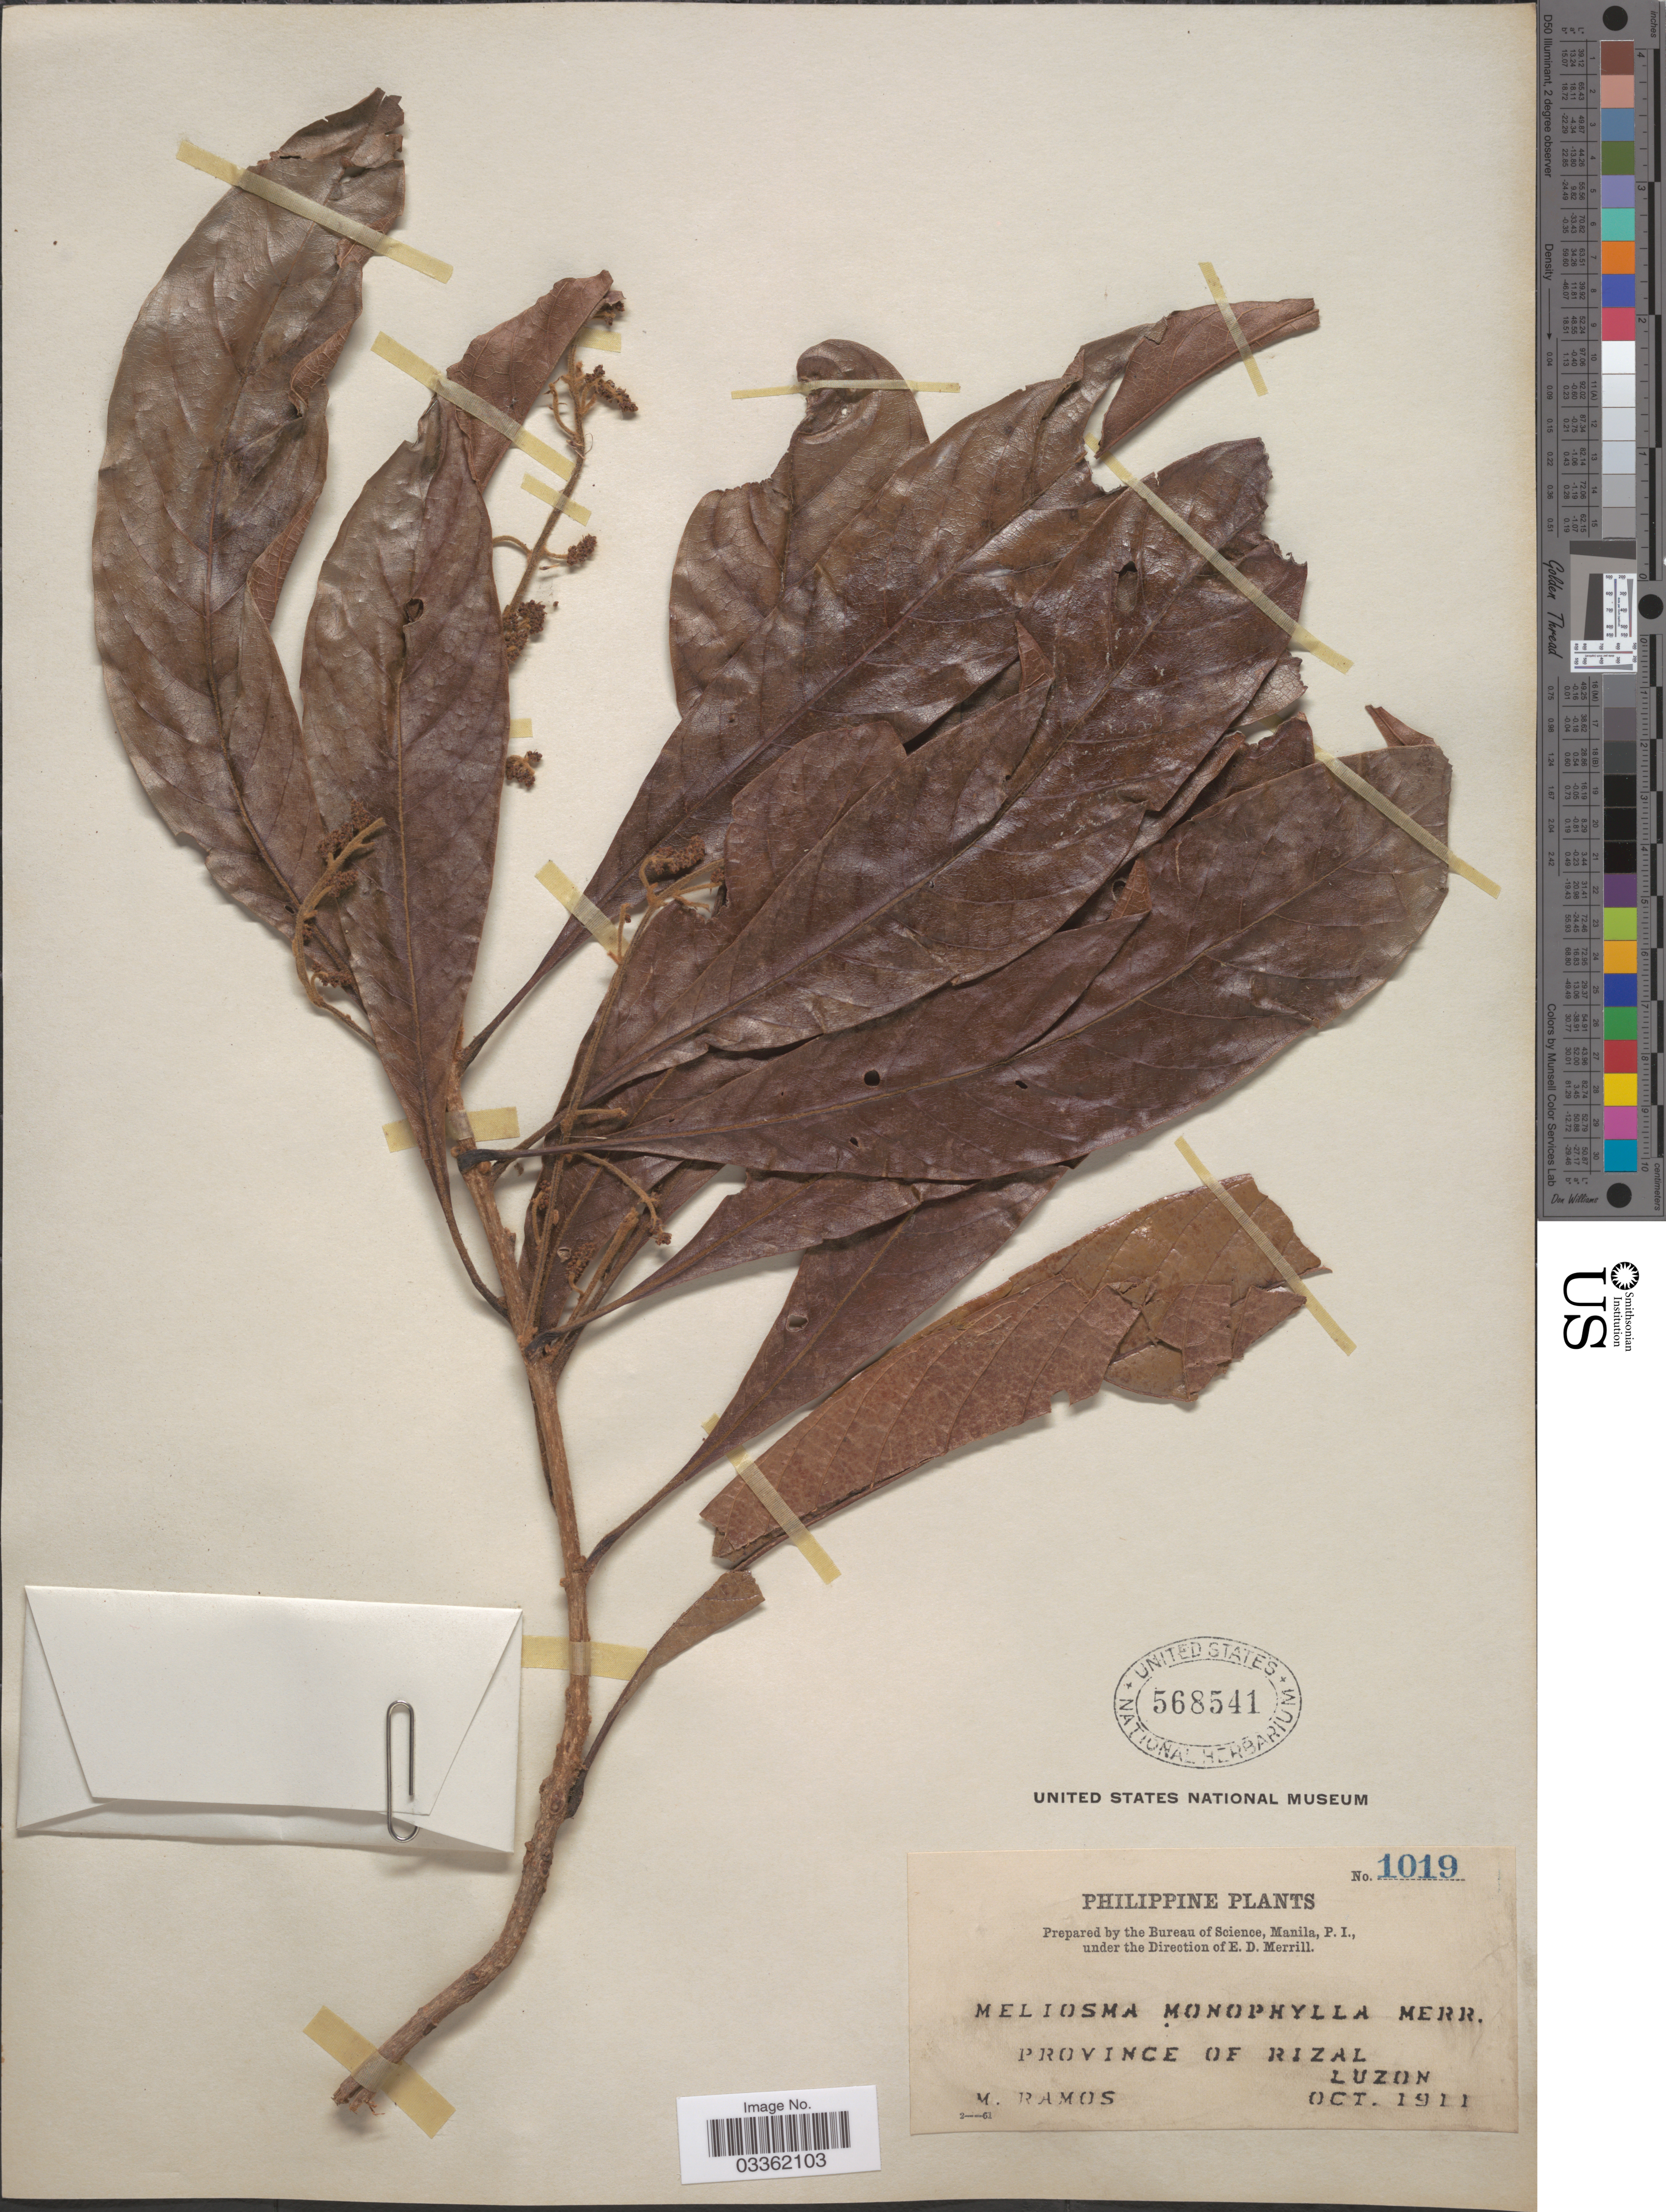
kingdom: Plantae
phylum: Tracheophyta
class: Magnoliopsida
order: Proteales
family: Sabiaceae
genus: Meliosma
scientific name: Meliosma monophylla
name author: Merr.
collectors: M. Ramos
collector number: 1019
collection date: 1911-10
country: Philippines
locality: Province of Rizal. Luzon.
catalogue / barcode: US 568541